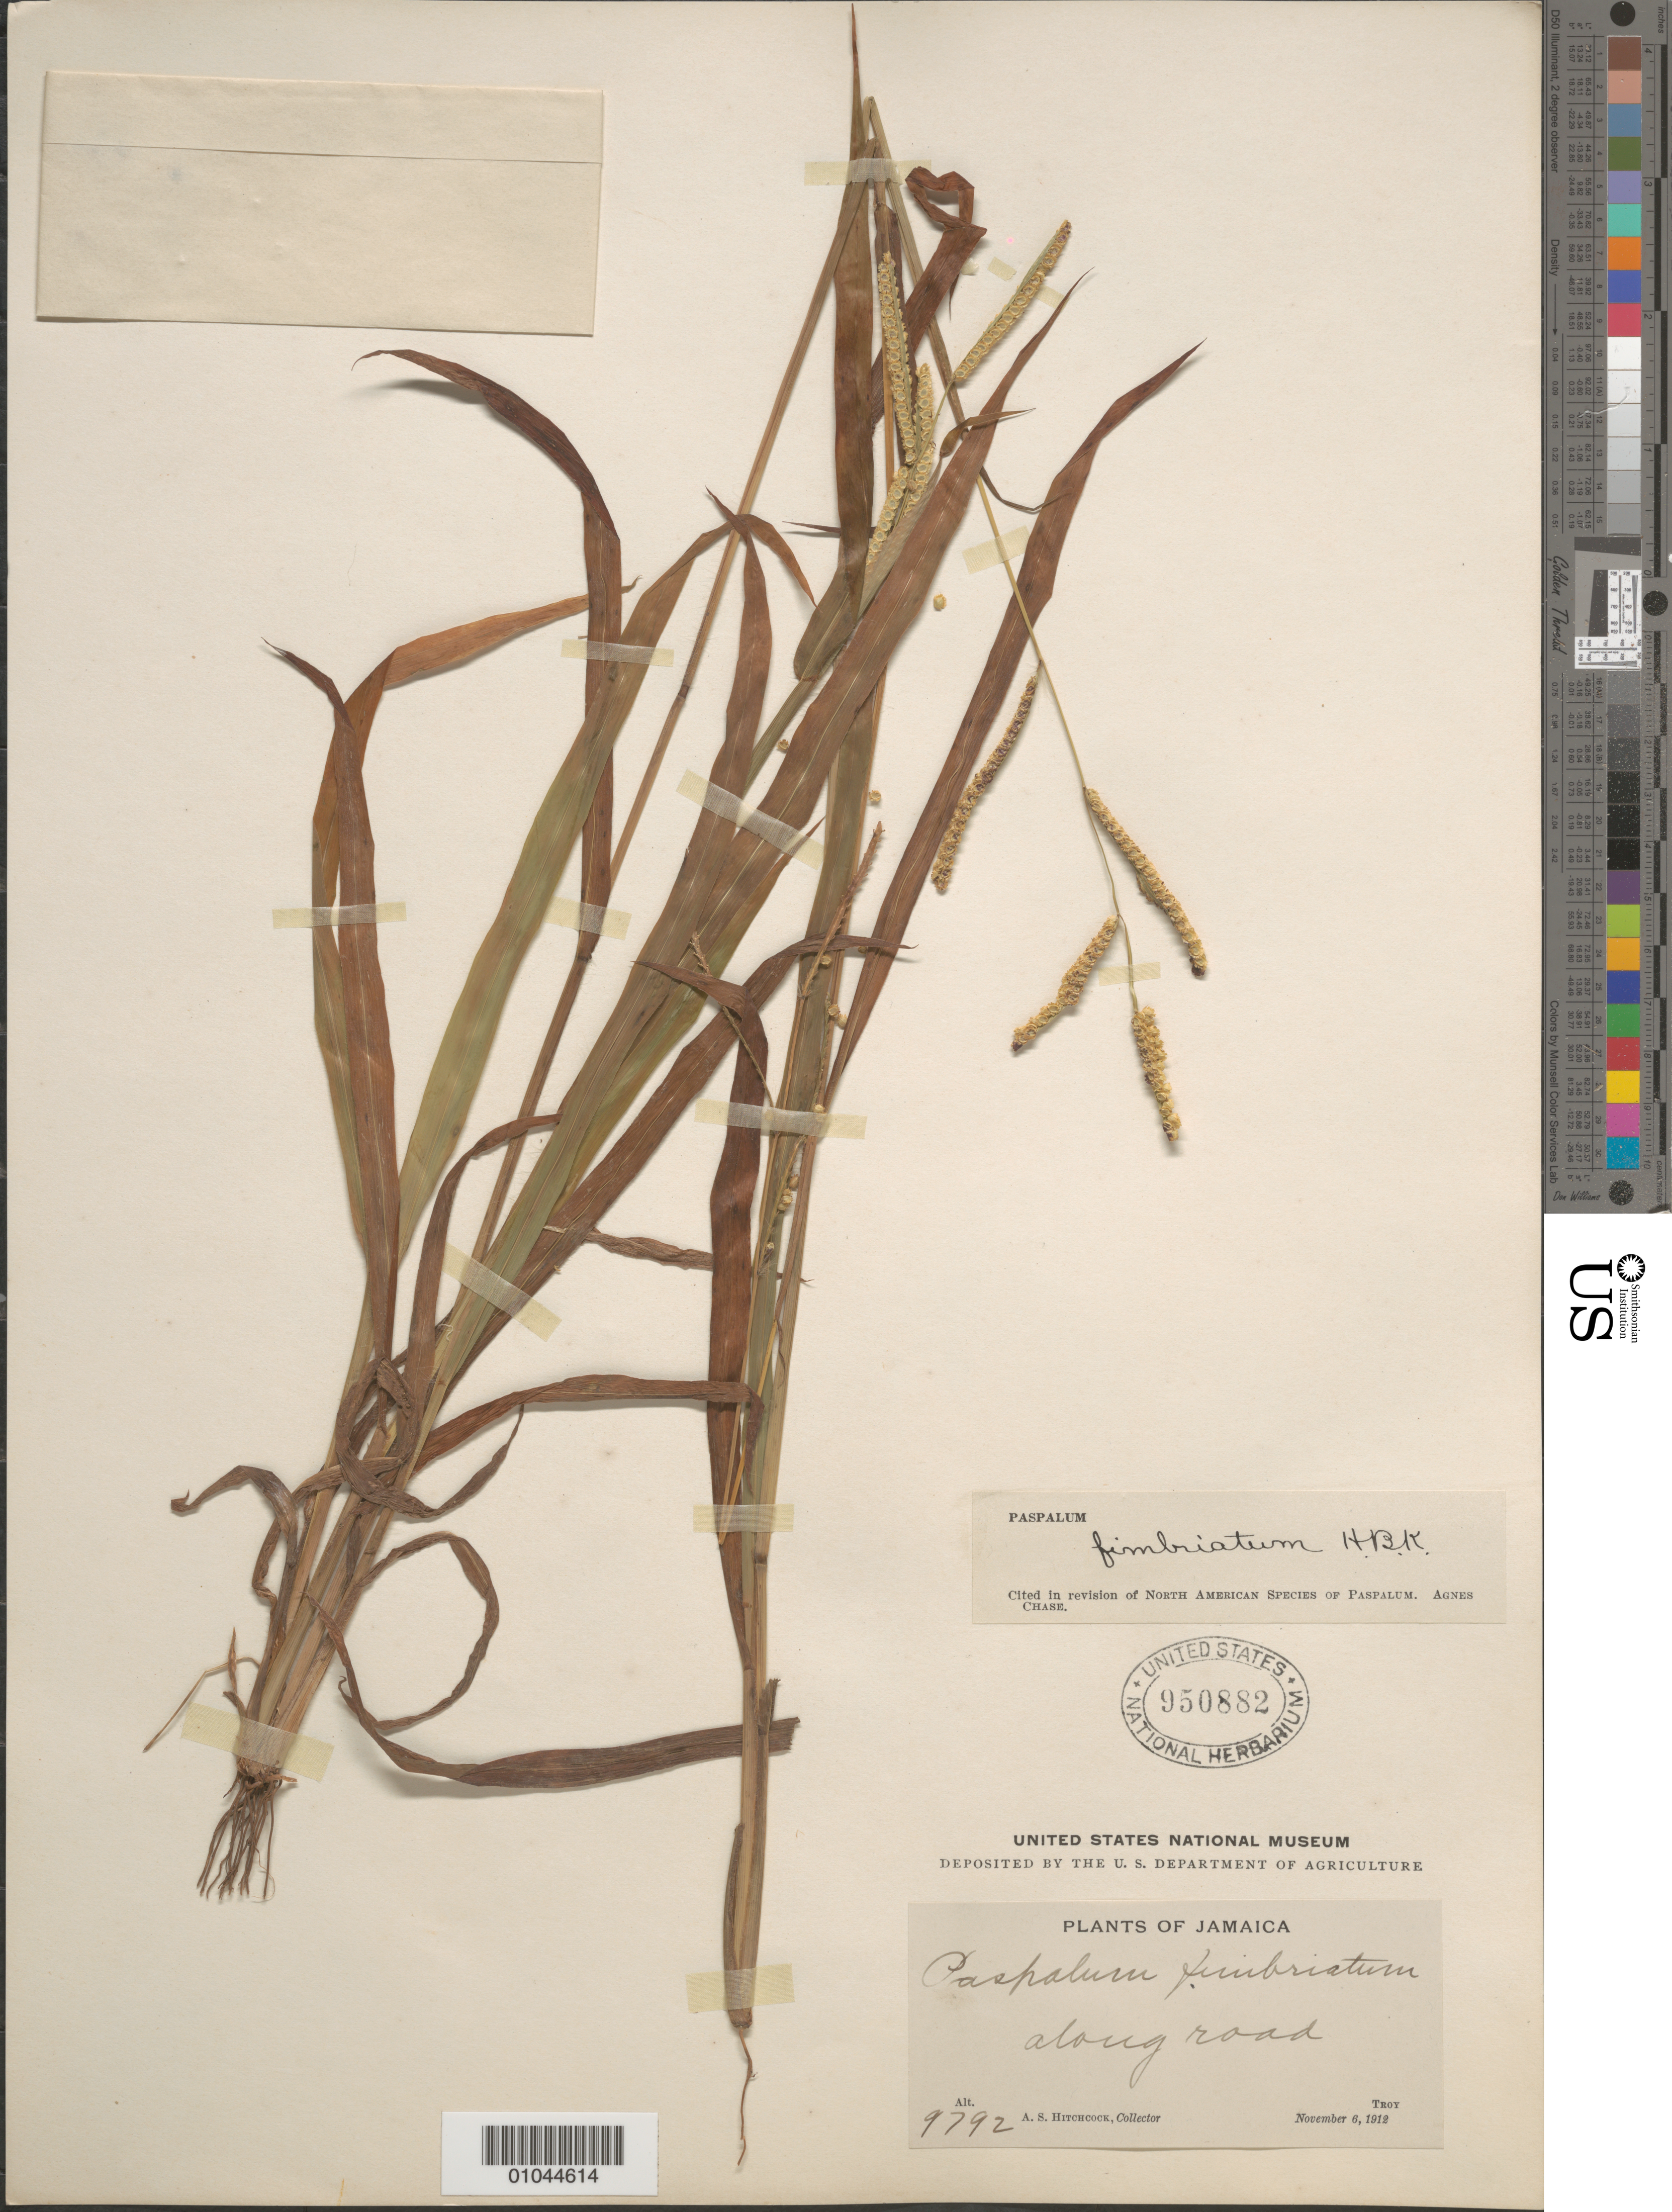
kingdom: Plantae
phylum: Tracheophyta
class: Liliopsida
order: Poales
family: Poaceae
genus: Paspalum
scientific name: Paspalum fimbriatum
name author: Kunth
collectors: A. S. Hitchcock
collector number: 9792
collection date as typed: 06 Nov 1912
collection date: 1912-11-06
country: Jamaica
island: Jamaica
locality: Troy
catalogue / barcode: US 950882